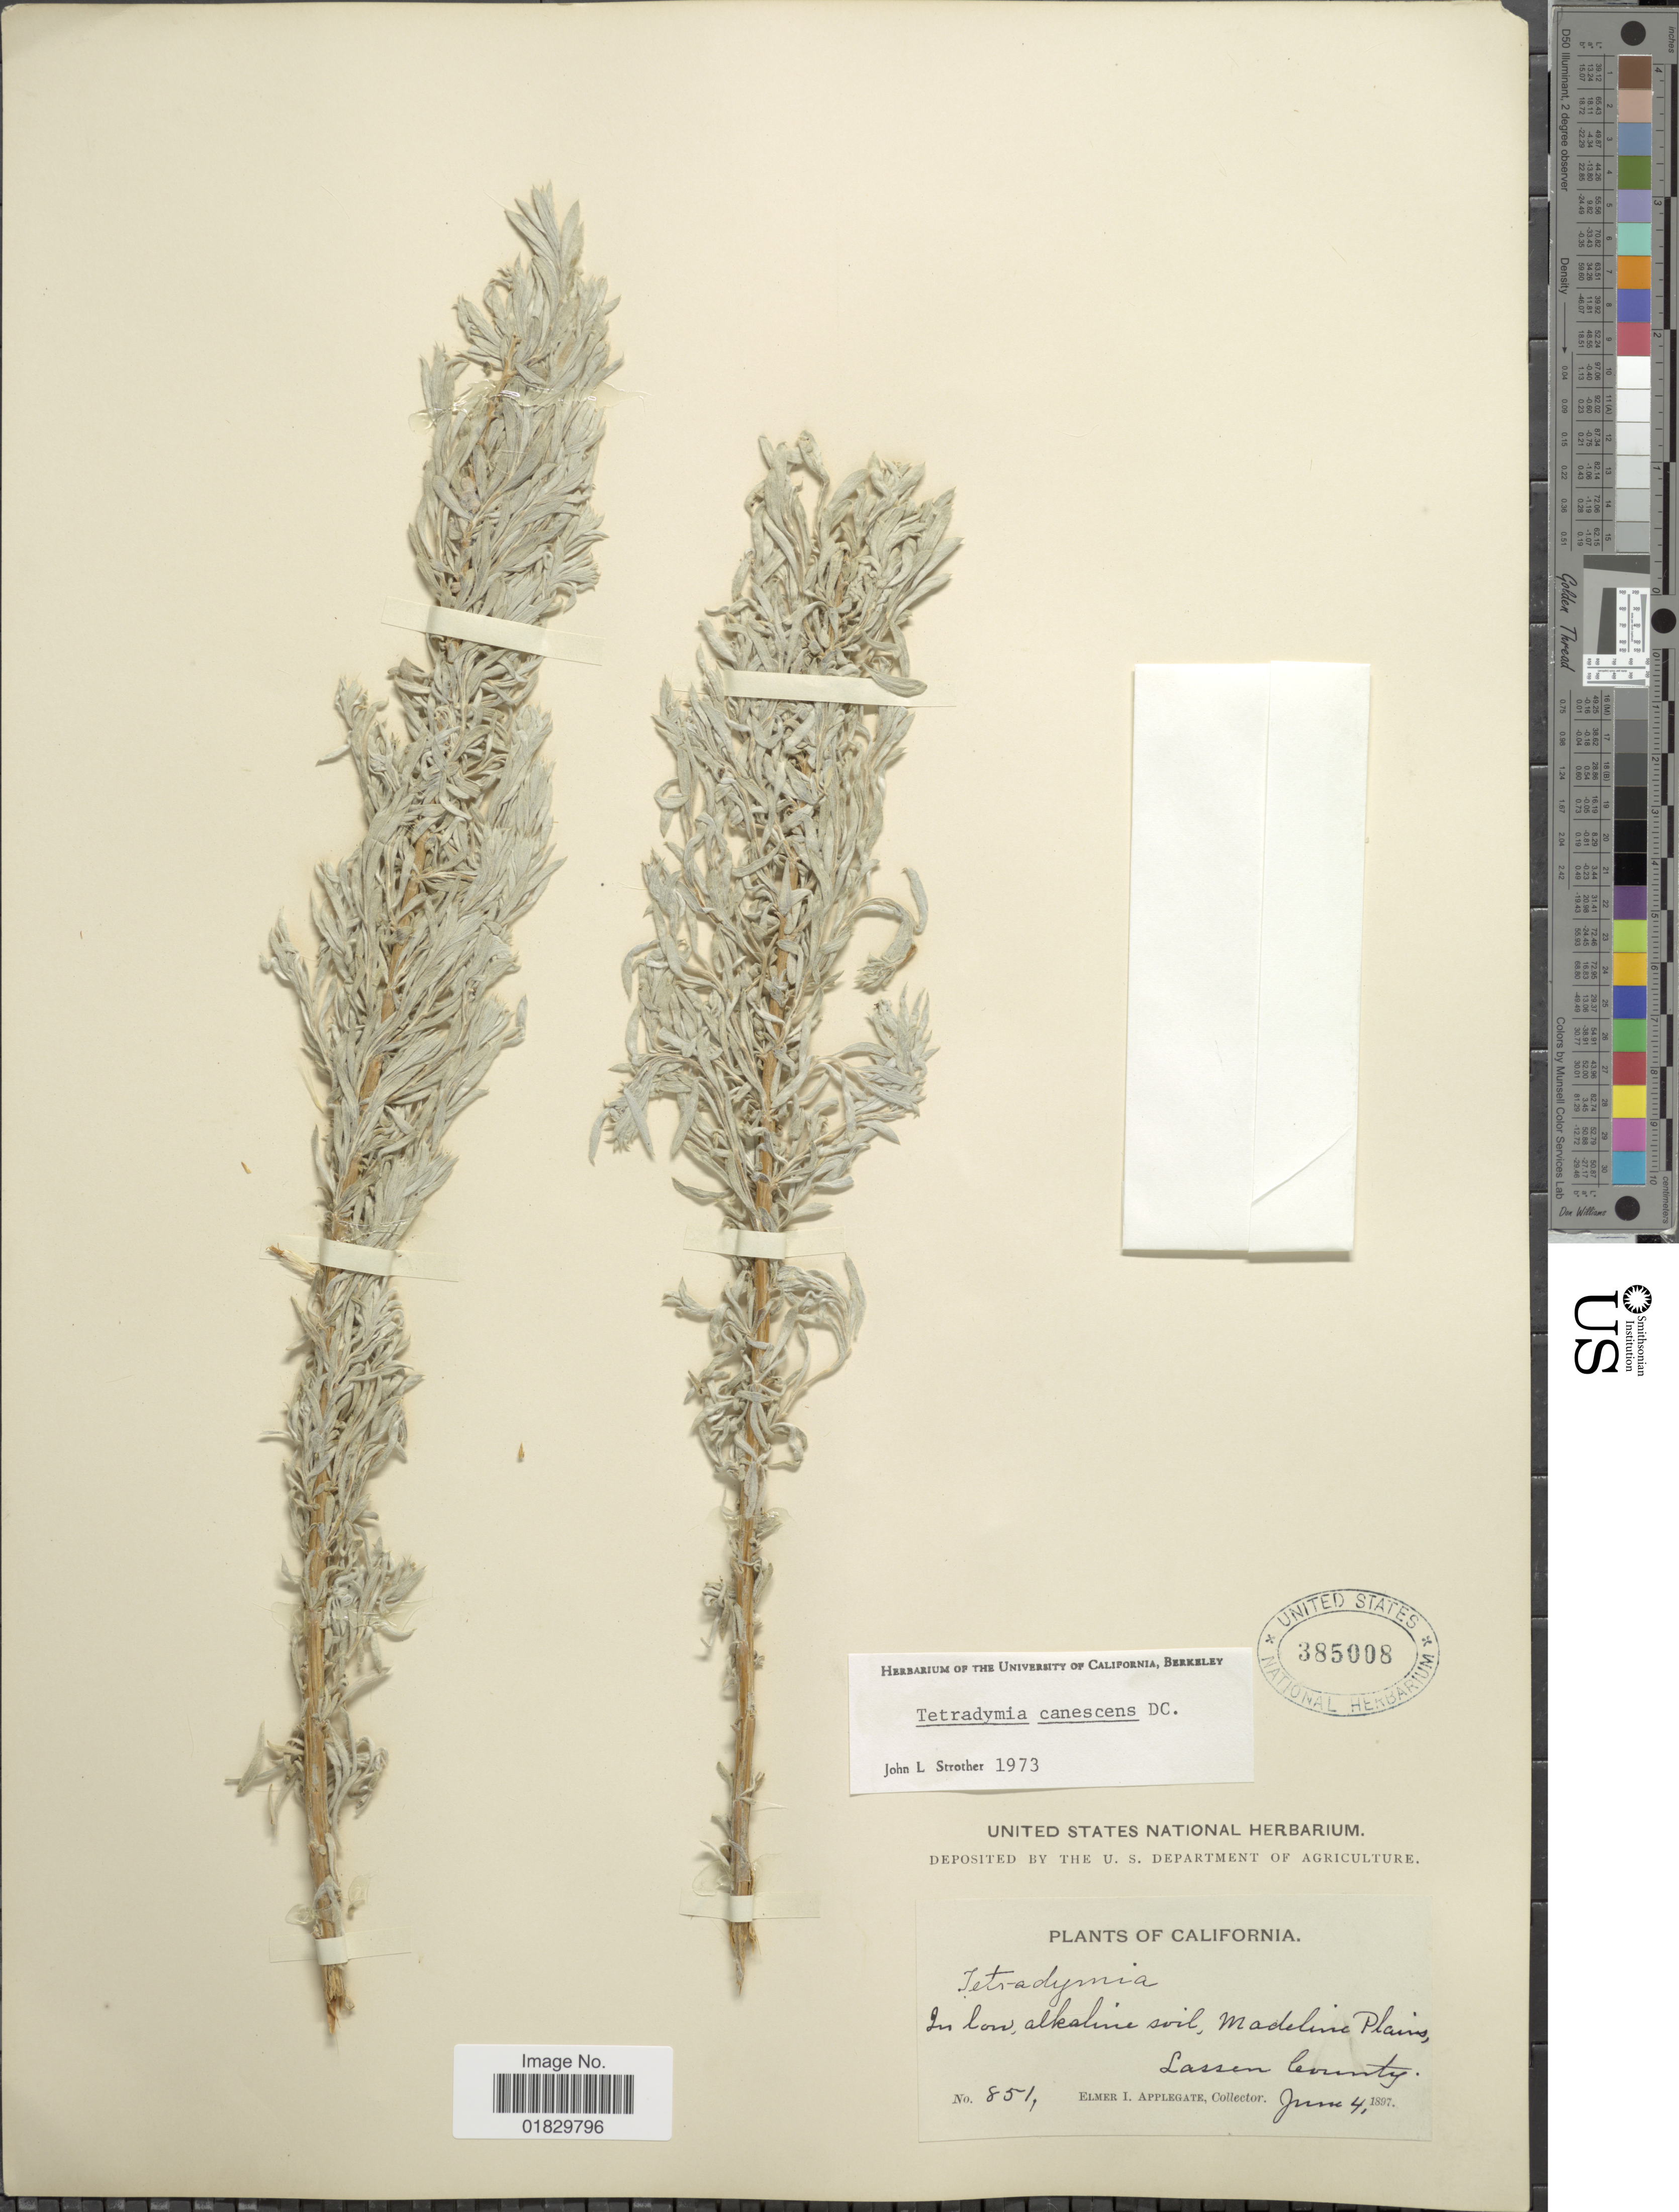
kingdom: Plantae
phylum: Tracheophyta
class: Magnoliopsida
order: Asterales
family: Asteraceae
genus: Tetradymia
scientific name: Tetradymia canescens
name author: DC.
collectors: E. I. Applegate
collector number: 851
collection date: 1897-06-04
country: United States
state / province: California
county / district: Lassen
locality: Madeline Plains, Lassen County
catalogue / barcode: US 385008